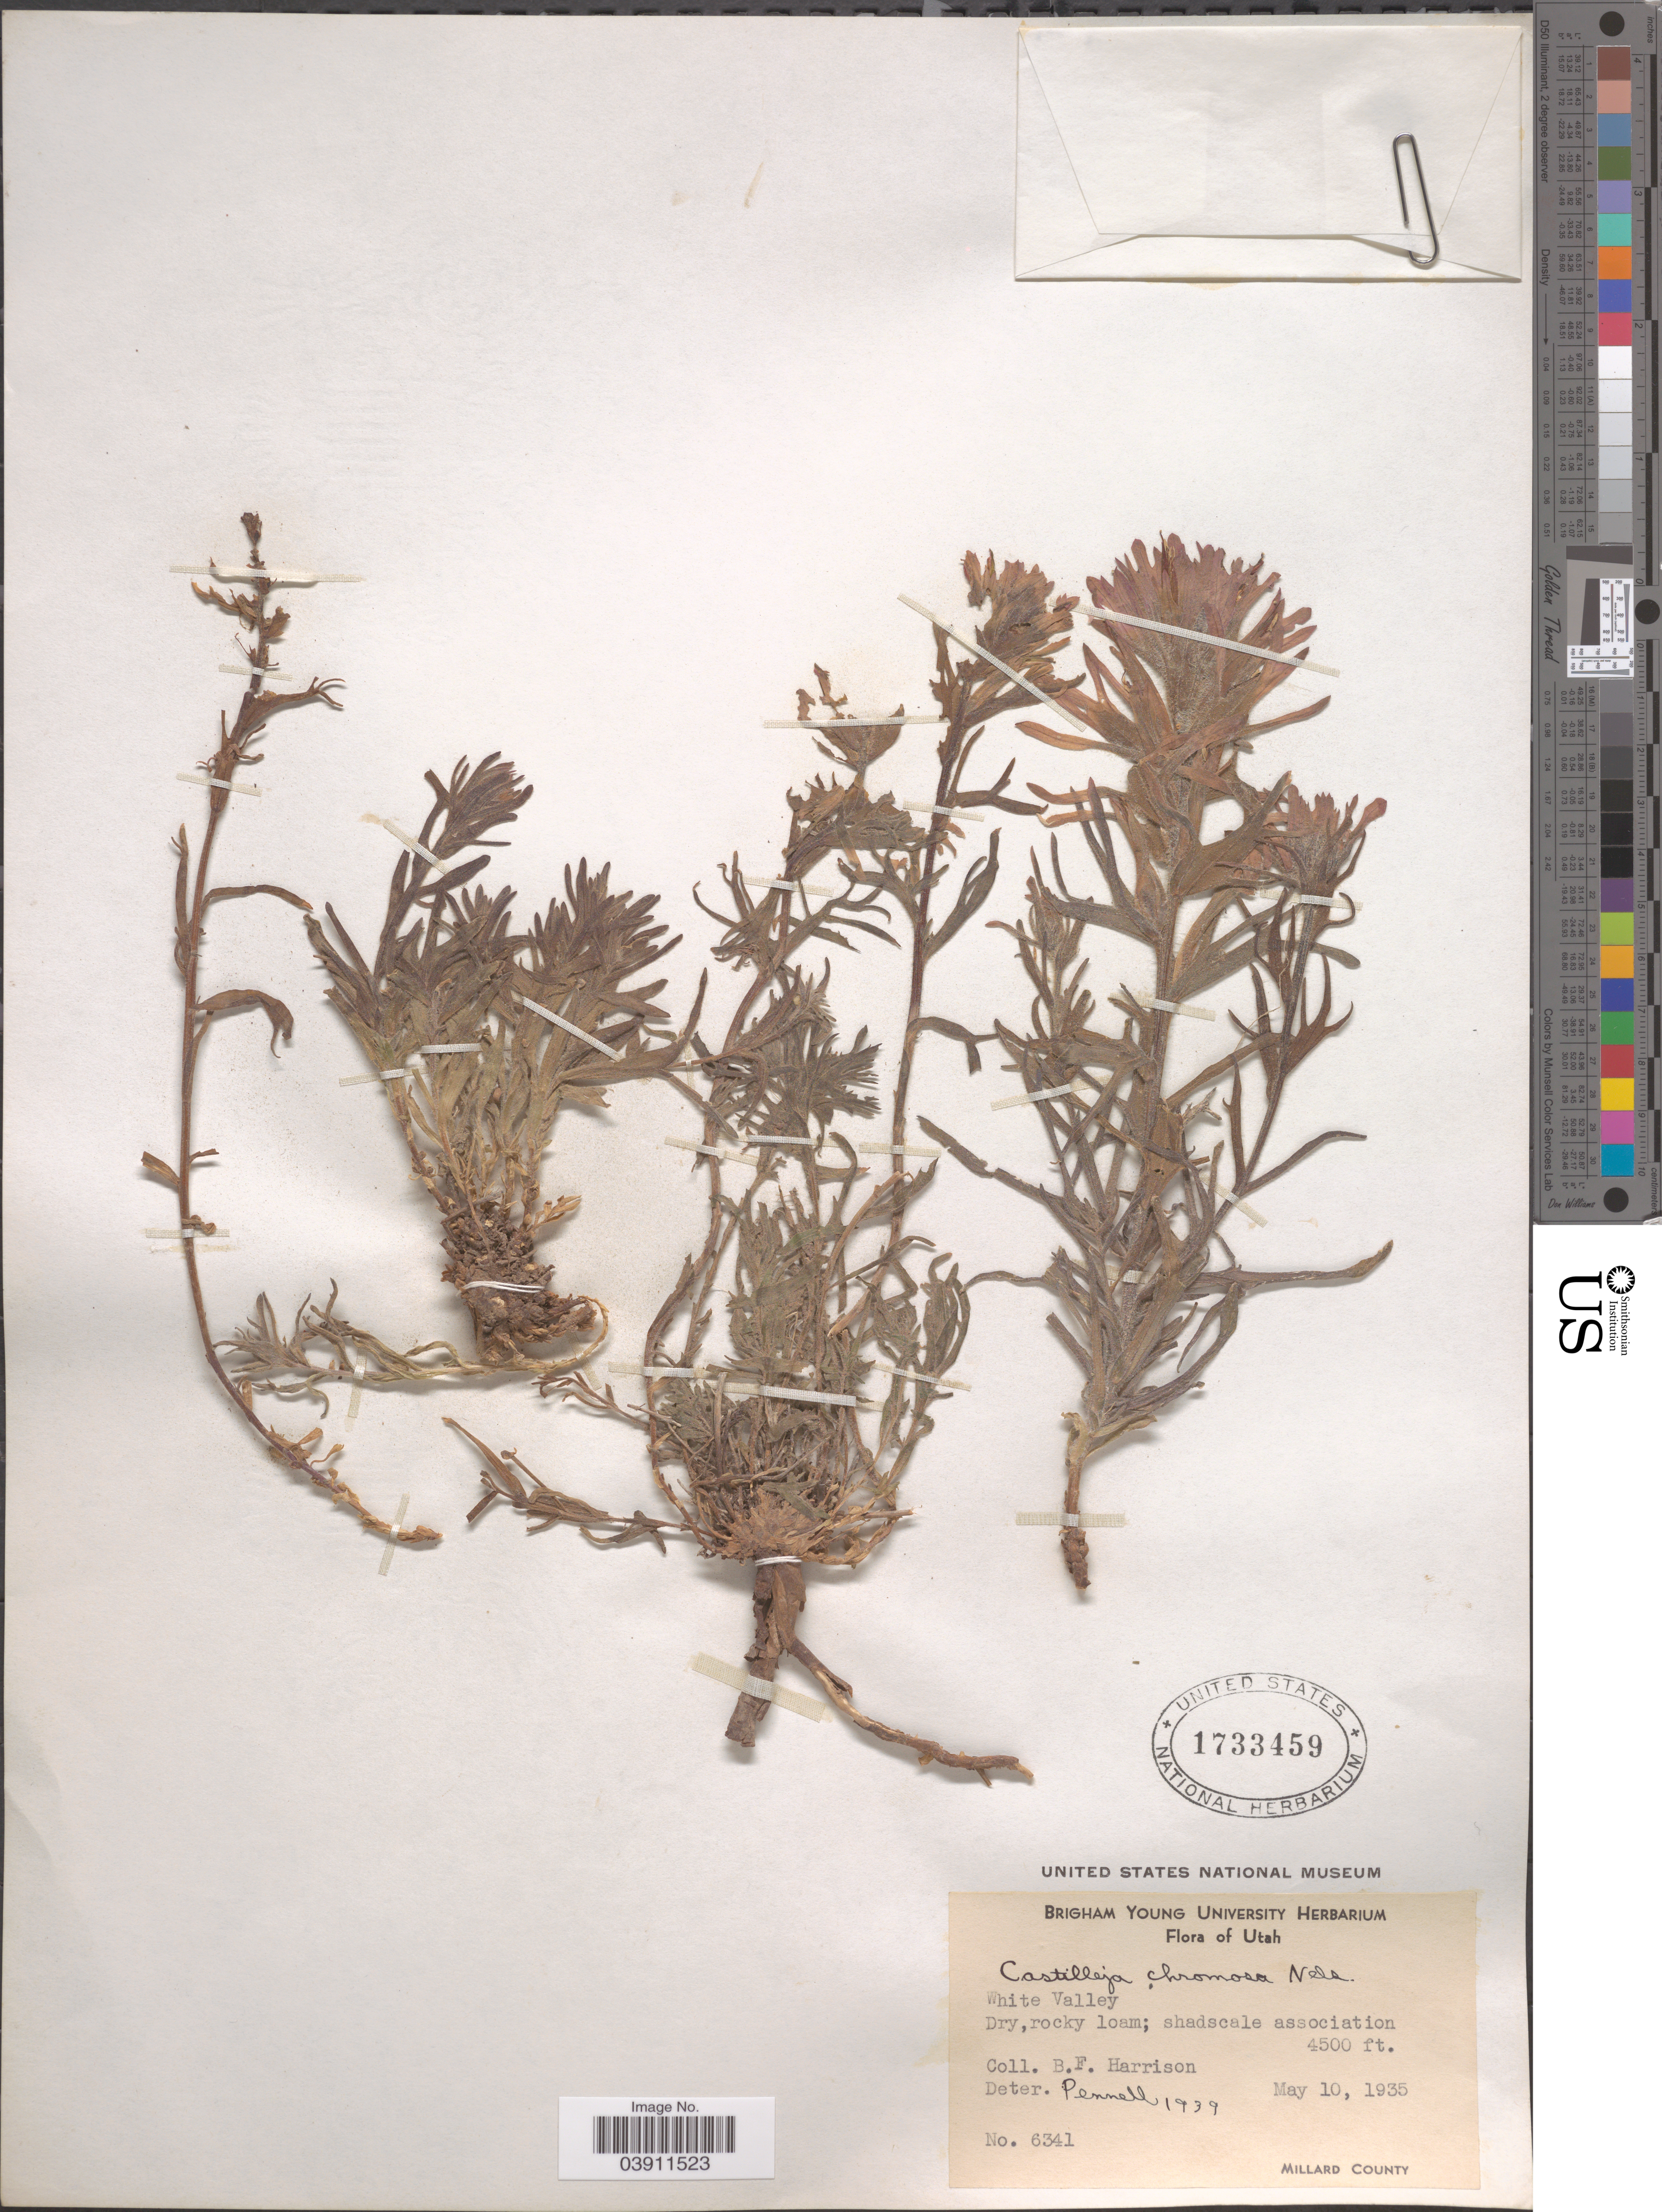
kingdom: Plantae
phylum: Tracheophyta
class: Magnoliopsida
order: Lamiales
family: Orobanchaceae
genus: Castilleja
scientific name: Castilleja chromosa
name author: A. Nelson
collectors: B. F. Harrison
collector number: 6341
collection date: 1935-05-10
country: United States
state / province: Utah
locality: White Valley. Millard County.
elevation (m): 1372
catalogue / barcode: US 1733459